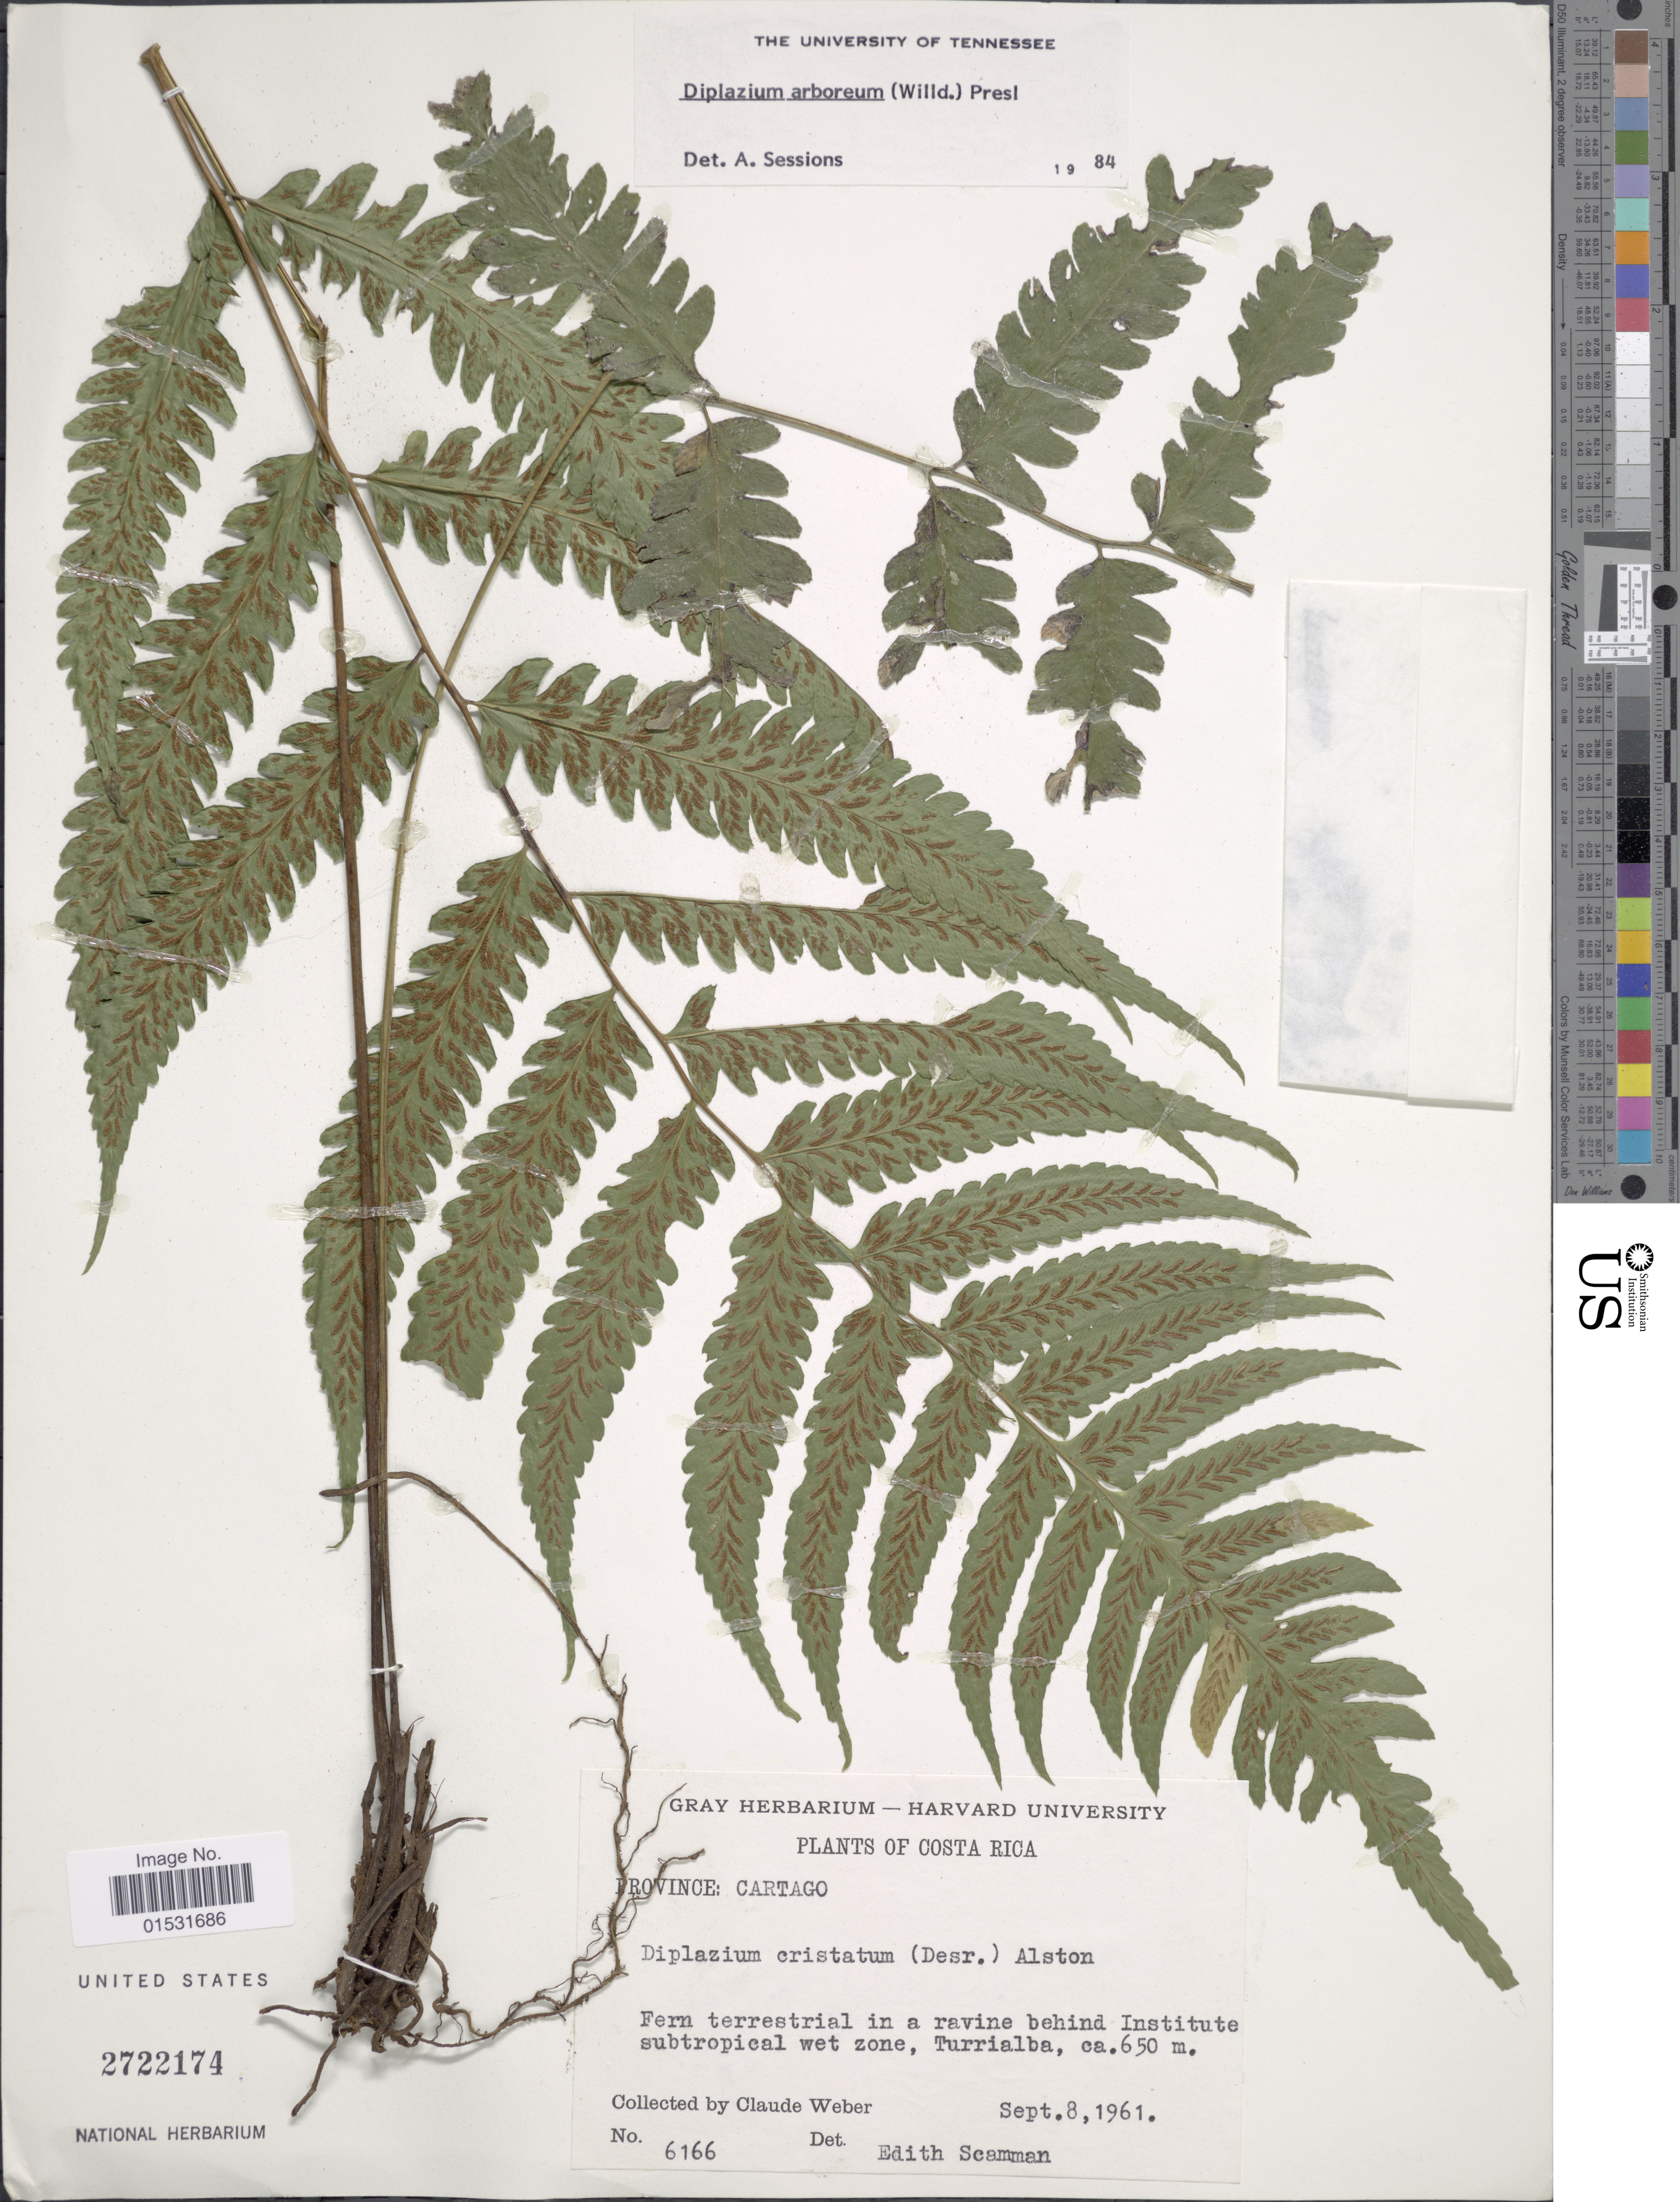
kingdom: Plantae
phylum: Tracheophyta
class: Polypodiopsida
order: Polypodiales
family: Athyriaceae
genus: Diplazium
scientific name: Diplazium cristatum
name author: (Desr.) Alston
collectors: C. Weber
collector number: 6166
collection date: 1961-09-08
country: Costa Rica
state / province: Cartago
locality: In a ravine behind Institute subtropical wet zone, Turrialba.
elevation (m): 650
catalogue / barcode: US 2722174